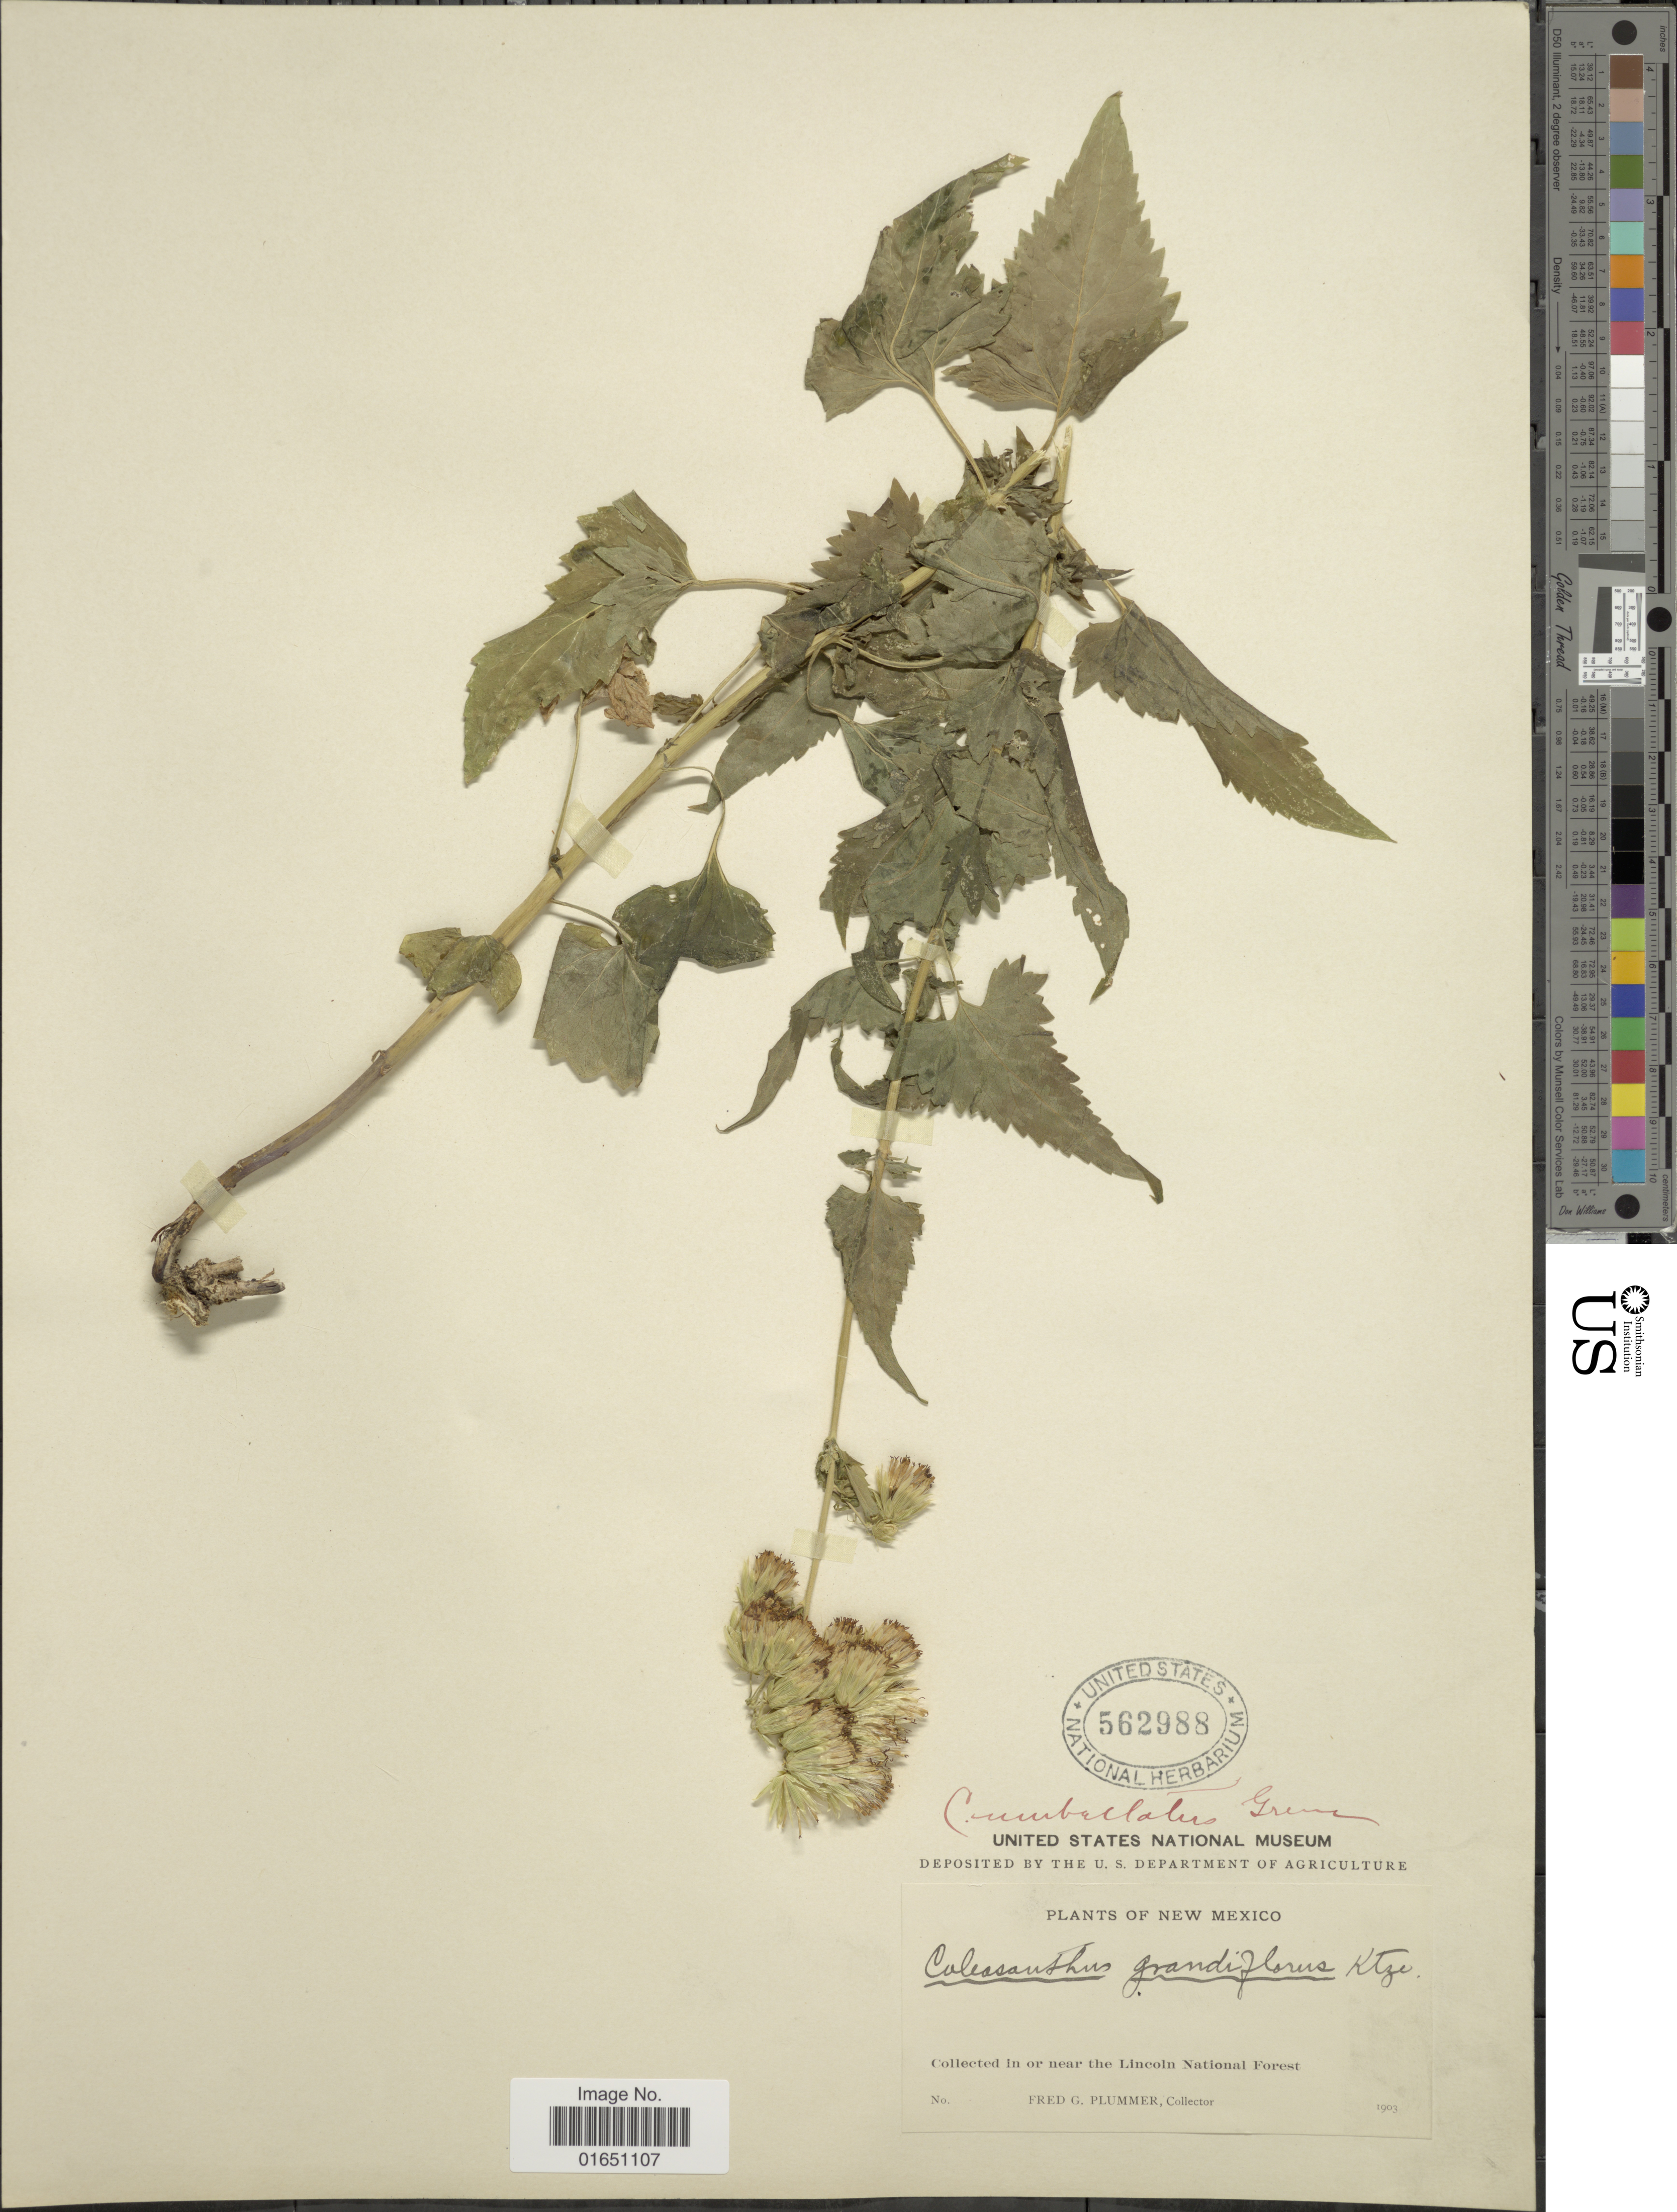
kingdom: Plantae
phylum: Tracheophyta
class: Magnoliopsida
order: Asterales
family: Asteraceae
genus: Brickellia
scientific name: Brickellia grandiflora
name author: (Hook.) Nutt.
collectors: F. Plummer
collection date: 1903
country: United States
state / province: New Mexico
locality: Collected in or near the Lincoln Natioinal Forest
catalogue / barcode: US 562988